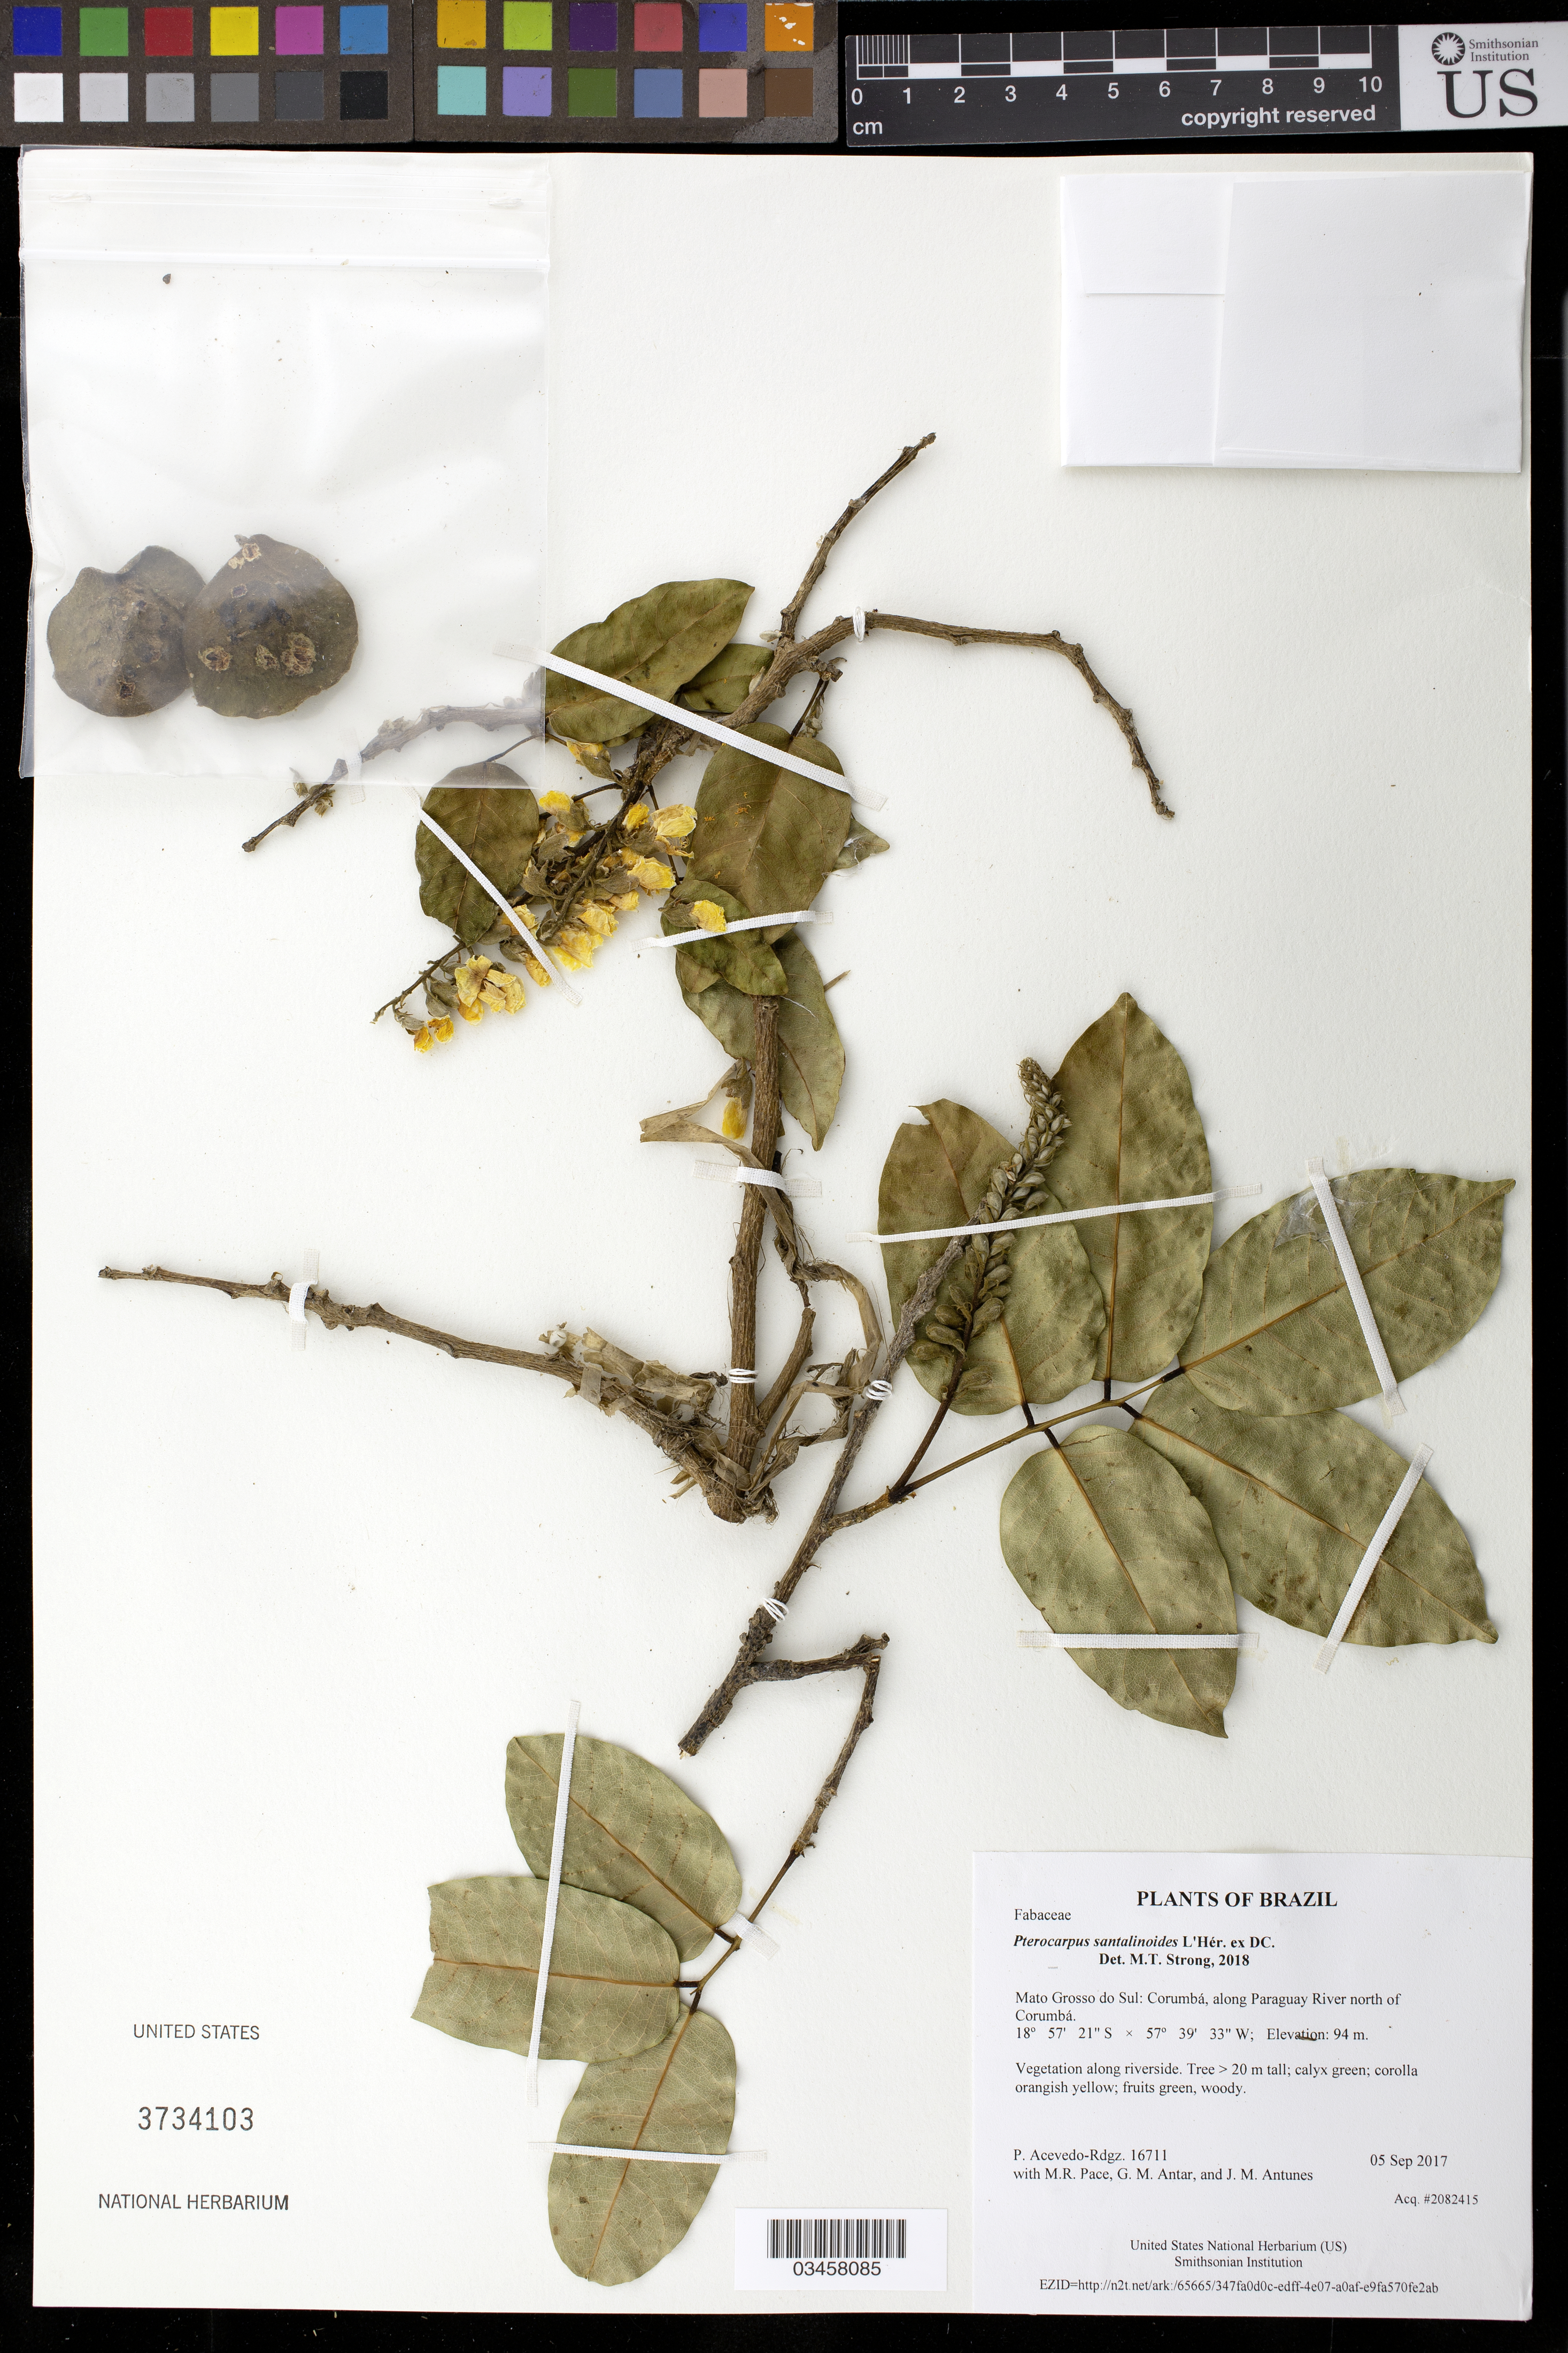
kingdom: Plantae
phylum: Tracheophyta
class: Magnoliopsida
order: Fabales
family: Fabaceae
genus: Pterocarpus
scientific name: Pterocarpus santalinoides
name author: L'Hér. ex DC.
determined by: Strong, Mark T., (BOT), Smithsonian Institution - National Museum of Natural History (UNITED STATES)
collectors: P. Acevedo-Rodr., M. R. Pace, G. M. Antar & J. M. Antunes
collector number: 16711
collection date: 2017-09-05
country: Brazil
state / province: Mato Grosso do Sul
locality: Corumbá, along Paraguay River north of Corumbá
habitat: Vegetation along riverside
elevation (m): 94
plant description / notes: US, NY, MO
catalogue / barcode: US 3734103